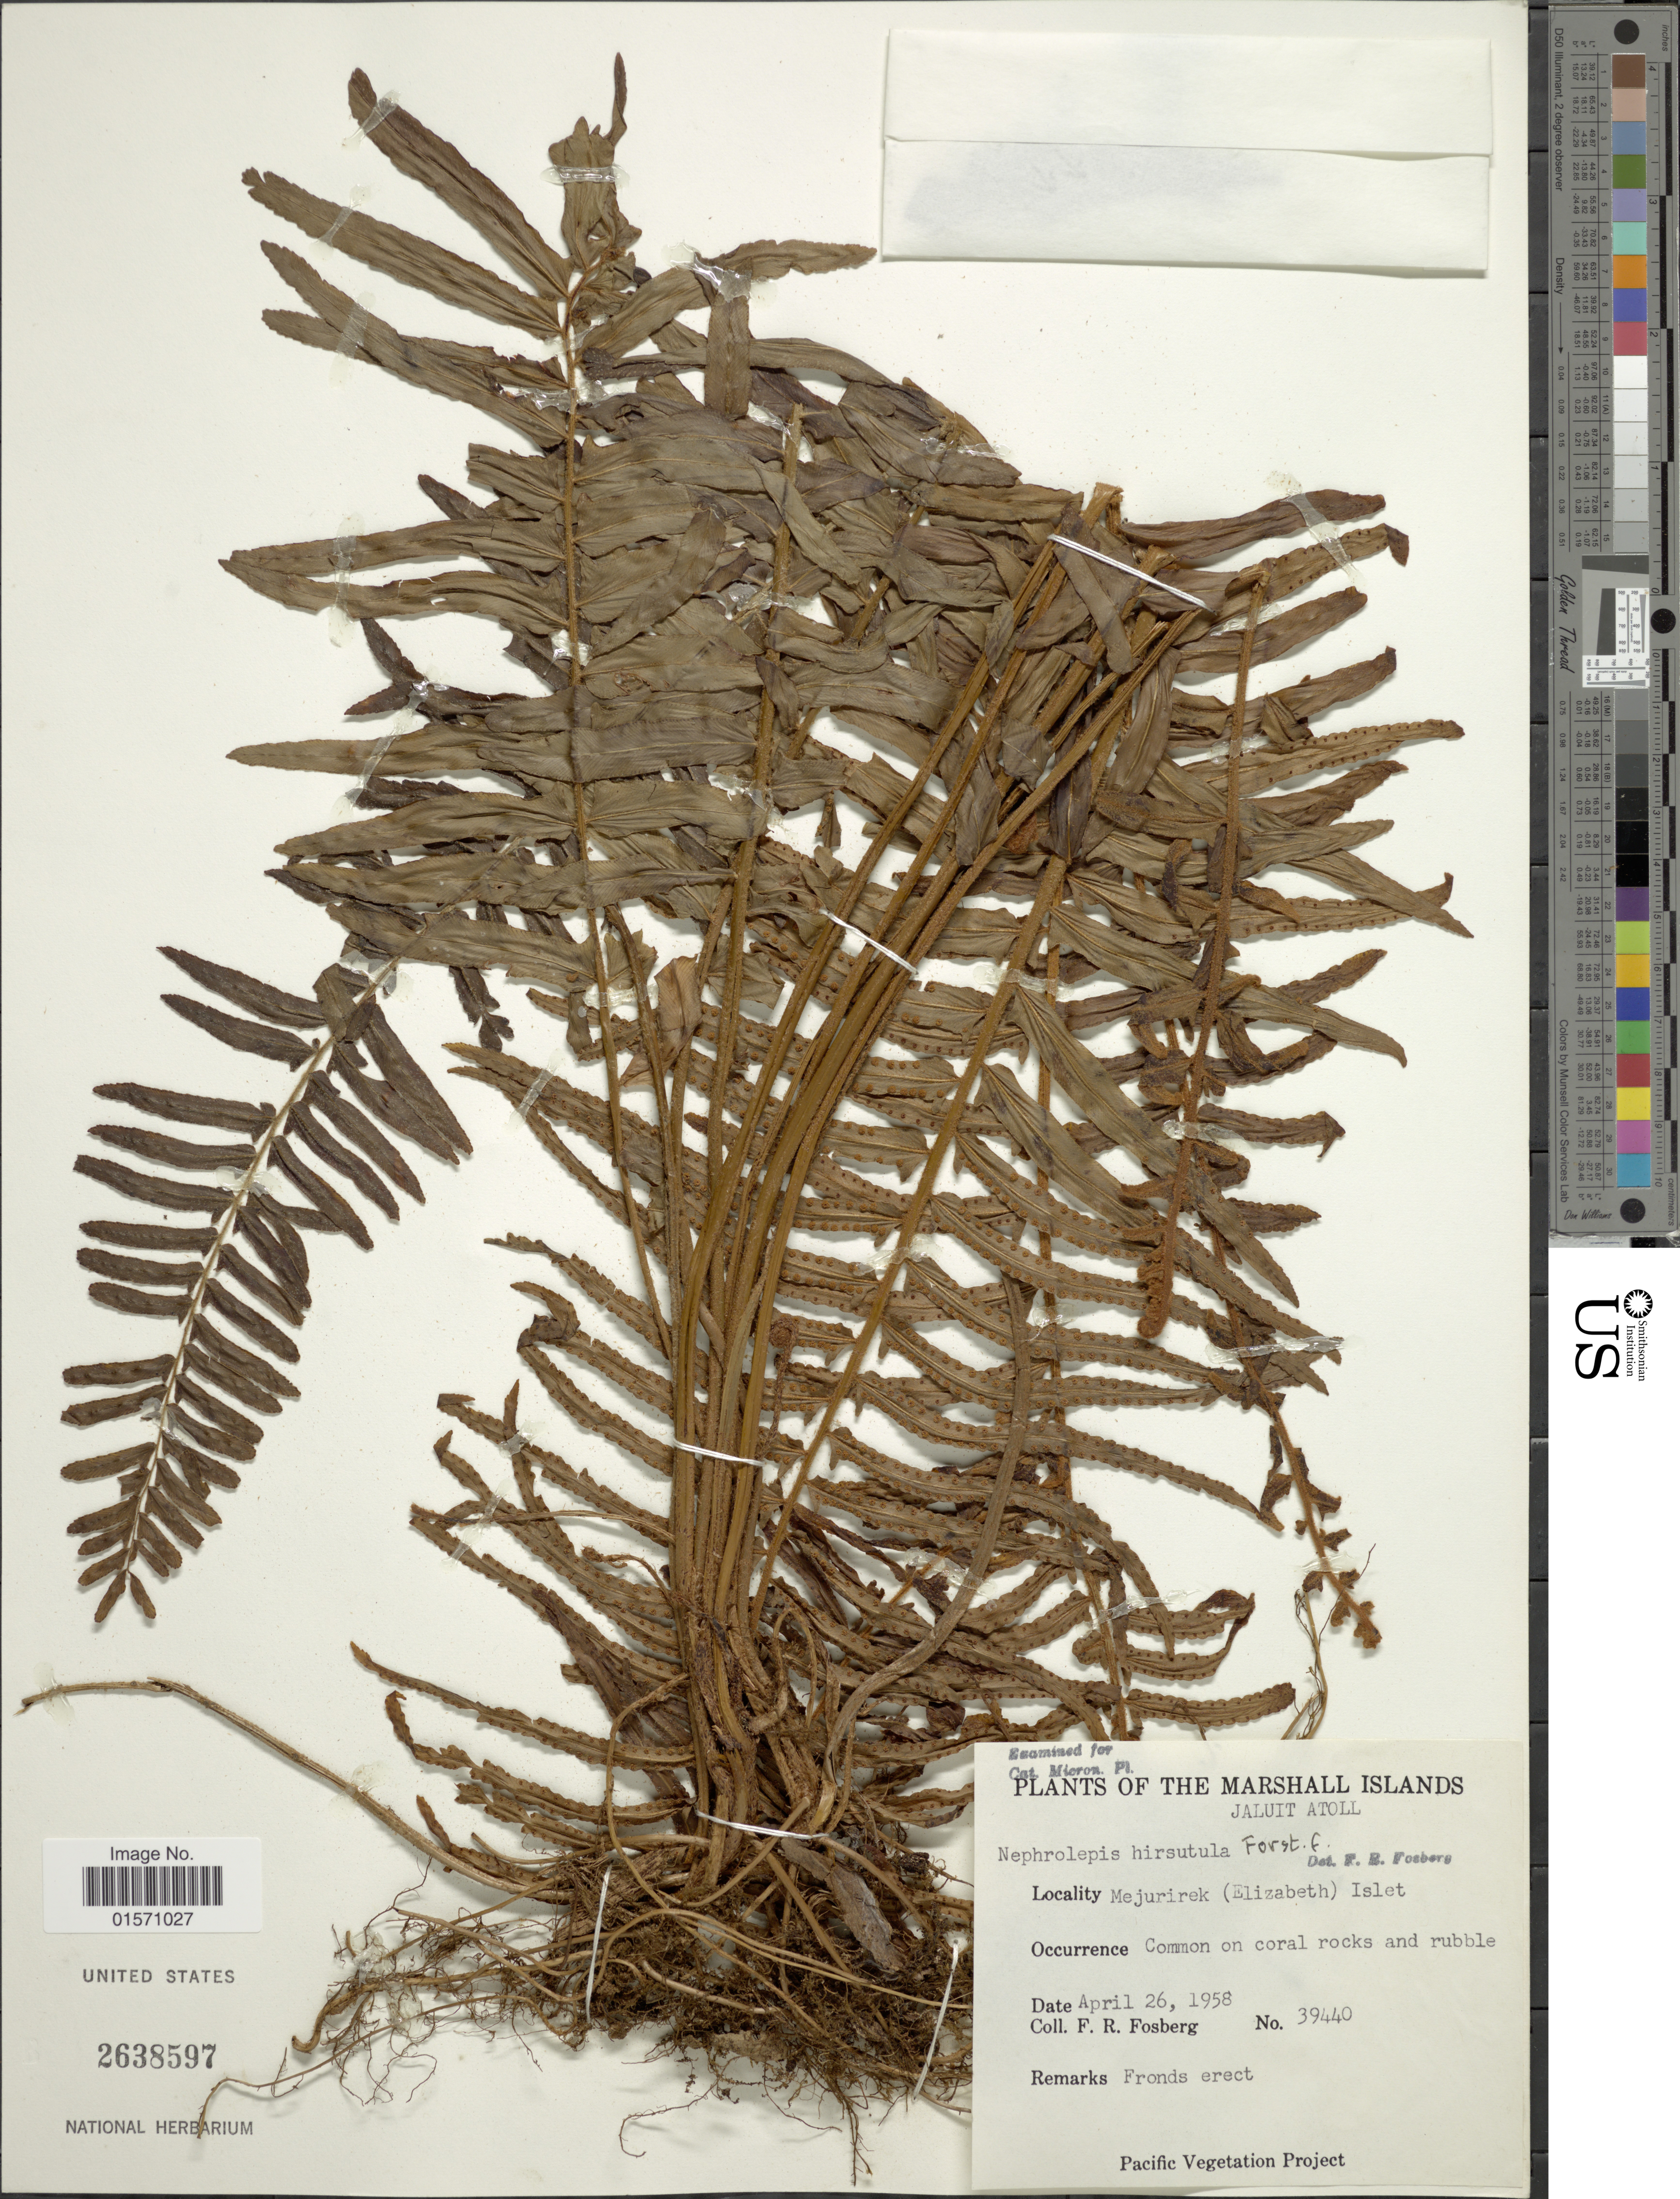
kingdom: Plantae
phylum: Tracheophyta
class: Polypodiopsida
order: Polypodiales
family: Nephrolepidaceae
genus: Nephrolepis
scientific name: Nephrolepis hirsutula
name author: (G. Forst.) C. Presl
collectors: F. R. Fosberg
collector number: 39440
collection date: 1958-04-26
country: Marshall Islands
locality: Jaluit Atoll. Mejurirek (Elizabeth) Islet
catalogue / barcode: US 2638597